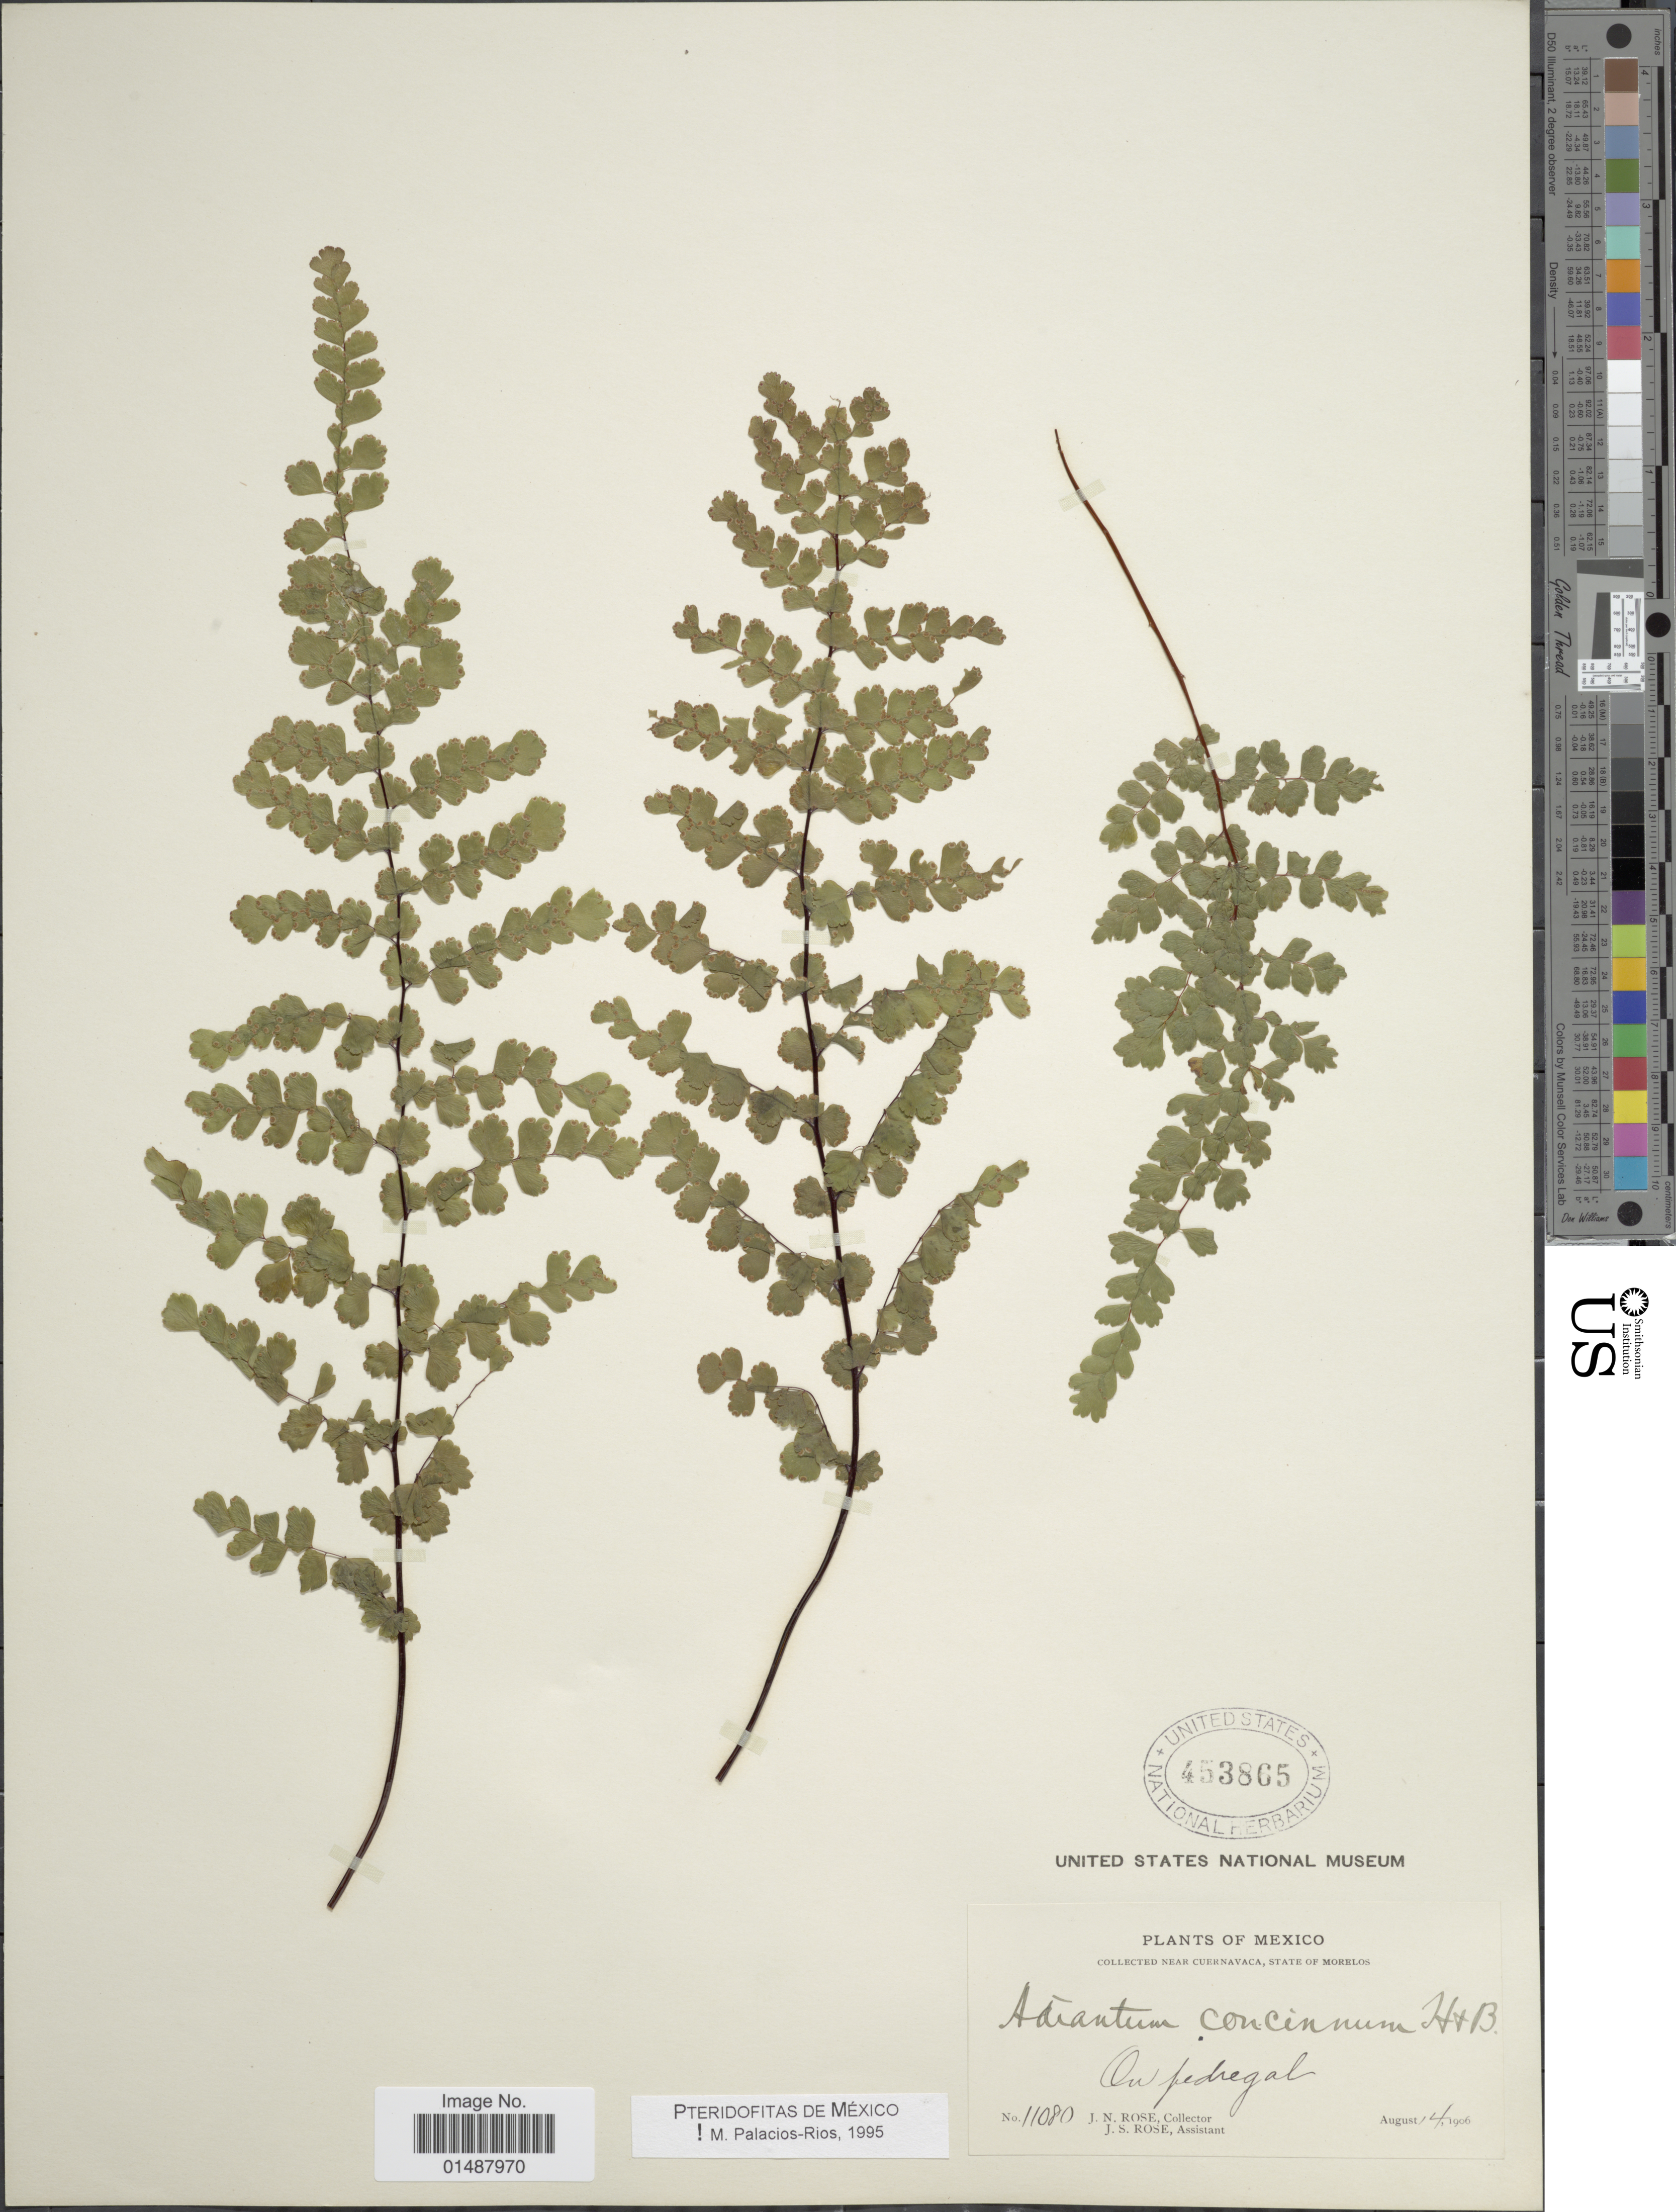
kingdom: Plantae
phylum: Tracheophyta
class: Polypodiopsida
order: Polypodiales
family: Pteridaceae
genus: Adiantum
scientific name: Adiantum concinnum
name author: Humb. & Bonpl. ex Willd.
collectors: J. N. Rose & J. S. Rose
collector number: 11080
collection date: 1906-08-17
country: Mexico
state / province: Morelos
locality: Near Cuernavaca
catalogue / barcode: US 453865